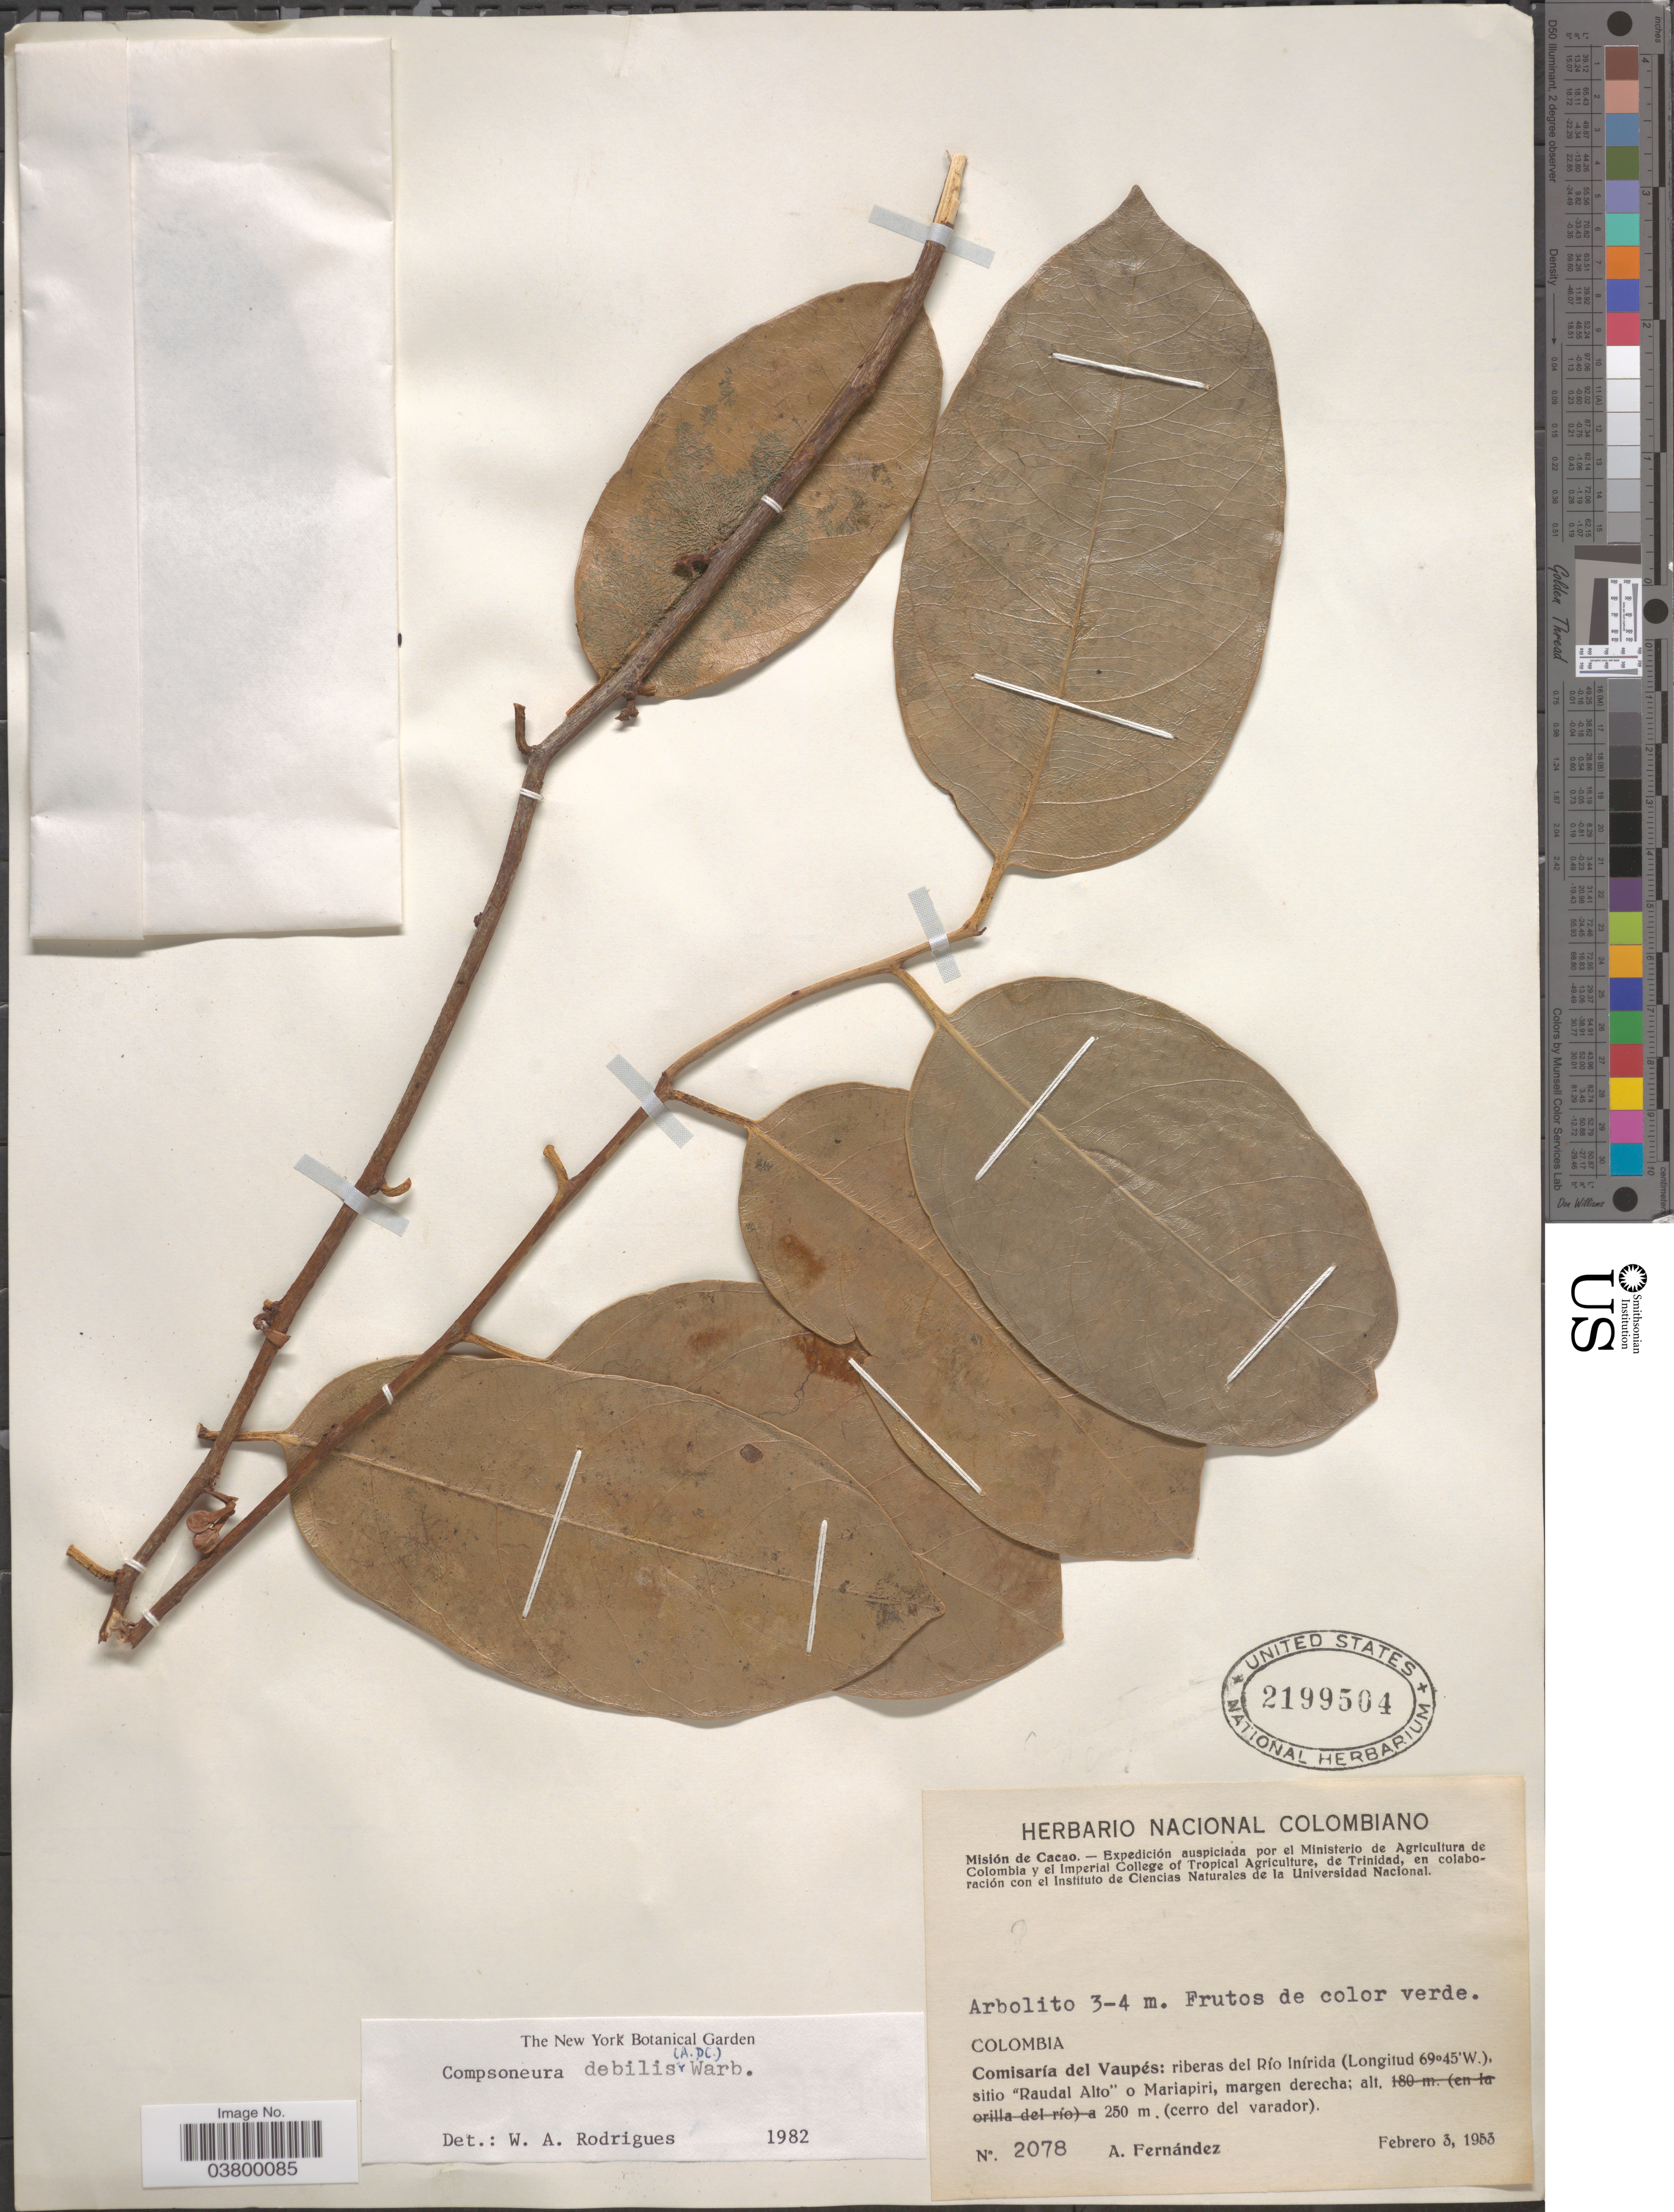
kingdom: Plantae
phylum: Tracheophyta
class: Magnoliopsida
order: Magnoliales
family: Myristicaceae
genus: Compsoneura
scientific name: Compsoneura debilis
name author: (Spruce ex A. DC.) Warb.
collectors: A. Fernandez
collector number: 2078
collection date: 1953-02-03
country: Colombia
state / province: Vaupés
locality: Comisaría del Vaupés: riberas del Río Inírida, sitio "Raudal Alto" o Mariapiri, margen derecha. (cerro del varador).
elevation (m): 250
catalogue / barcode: US 2199504